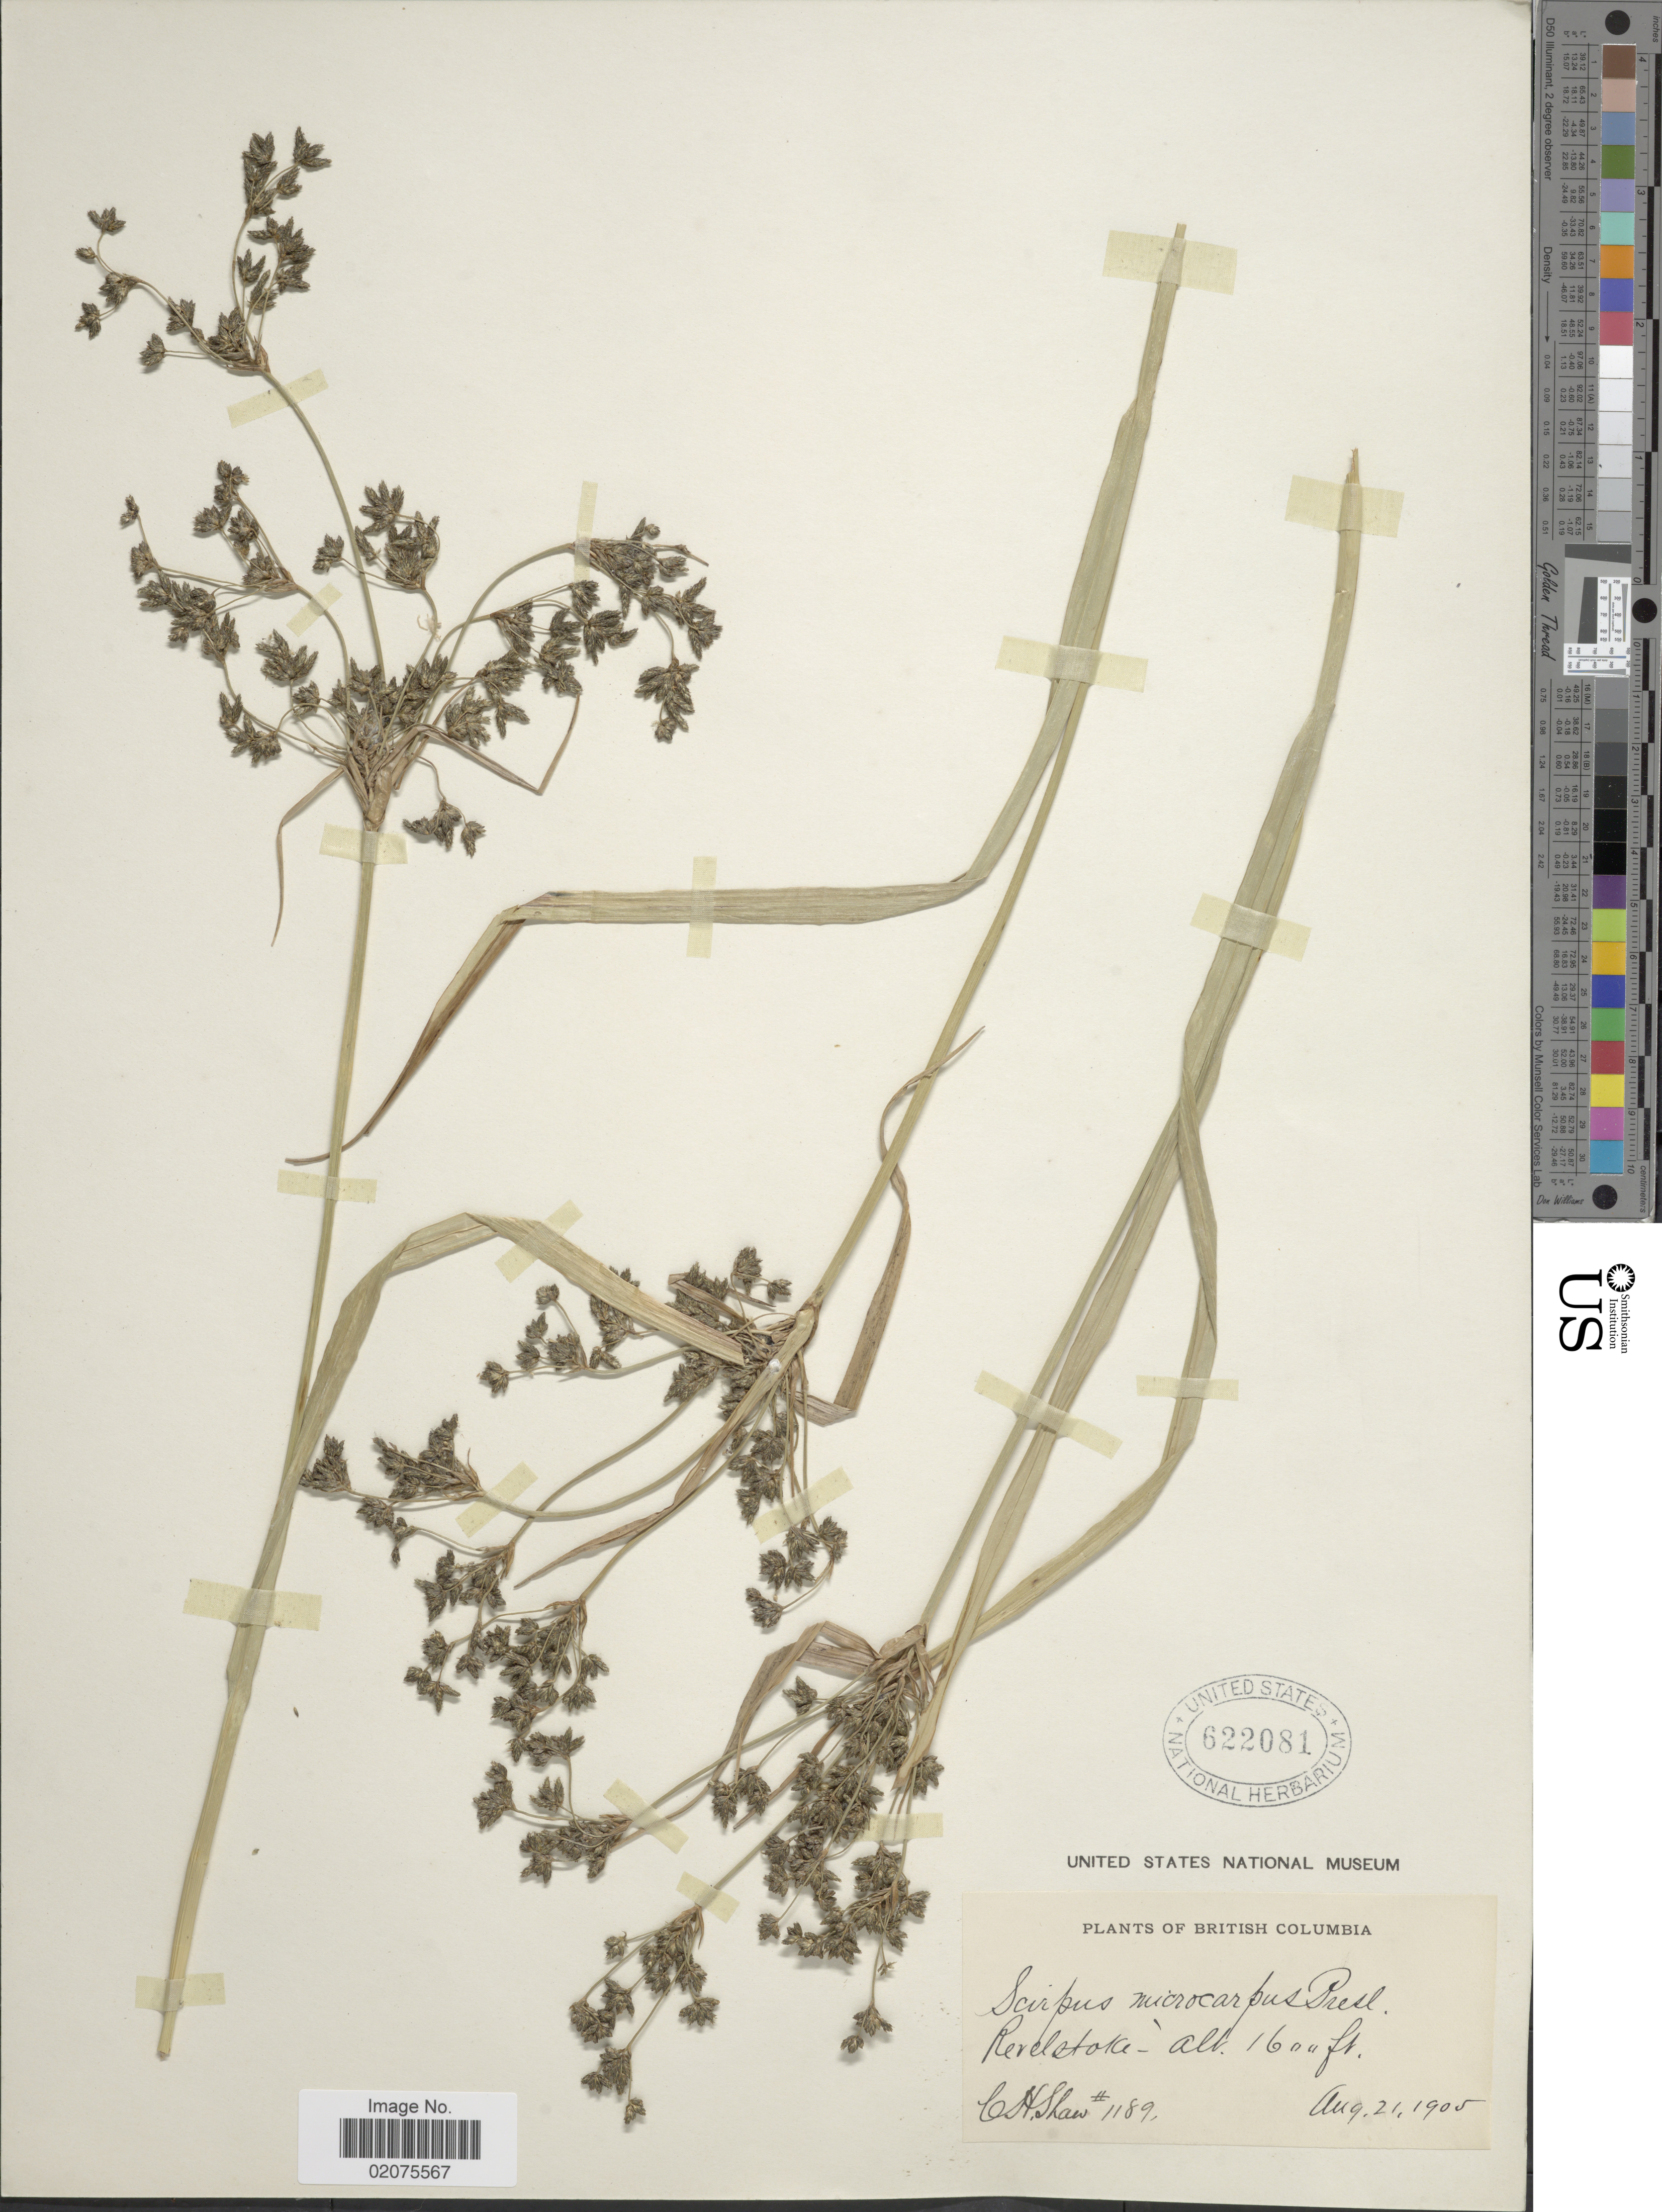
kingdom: Plantae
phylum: Tracheophyta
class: Liliopsida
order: Poales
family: Cyperaceae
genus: Scirpus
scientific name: Scirpus microcarpus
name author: J. Presl & C. Presl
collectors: C. H. Shaw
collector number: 1189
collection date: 1905-08-21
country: Canada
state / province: British Columbia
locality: Revelstoke.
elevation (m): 488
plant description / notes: No precise locality correction needed.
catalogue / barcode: US 622081